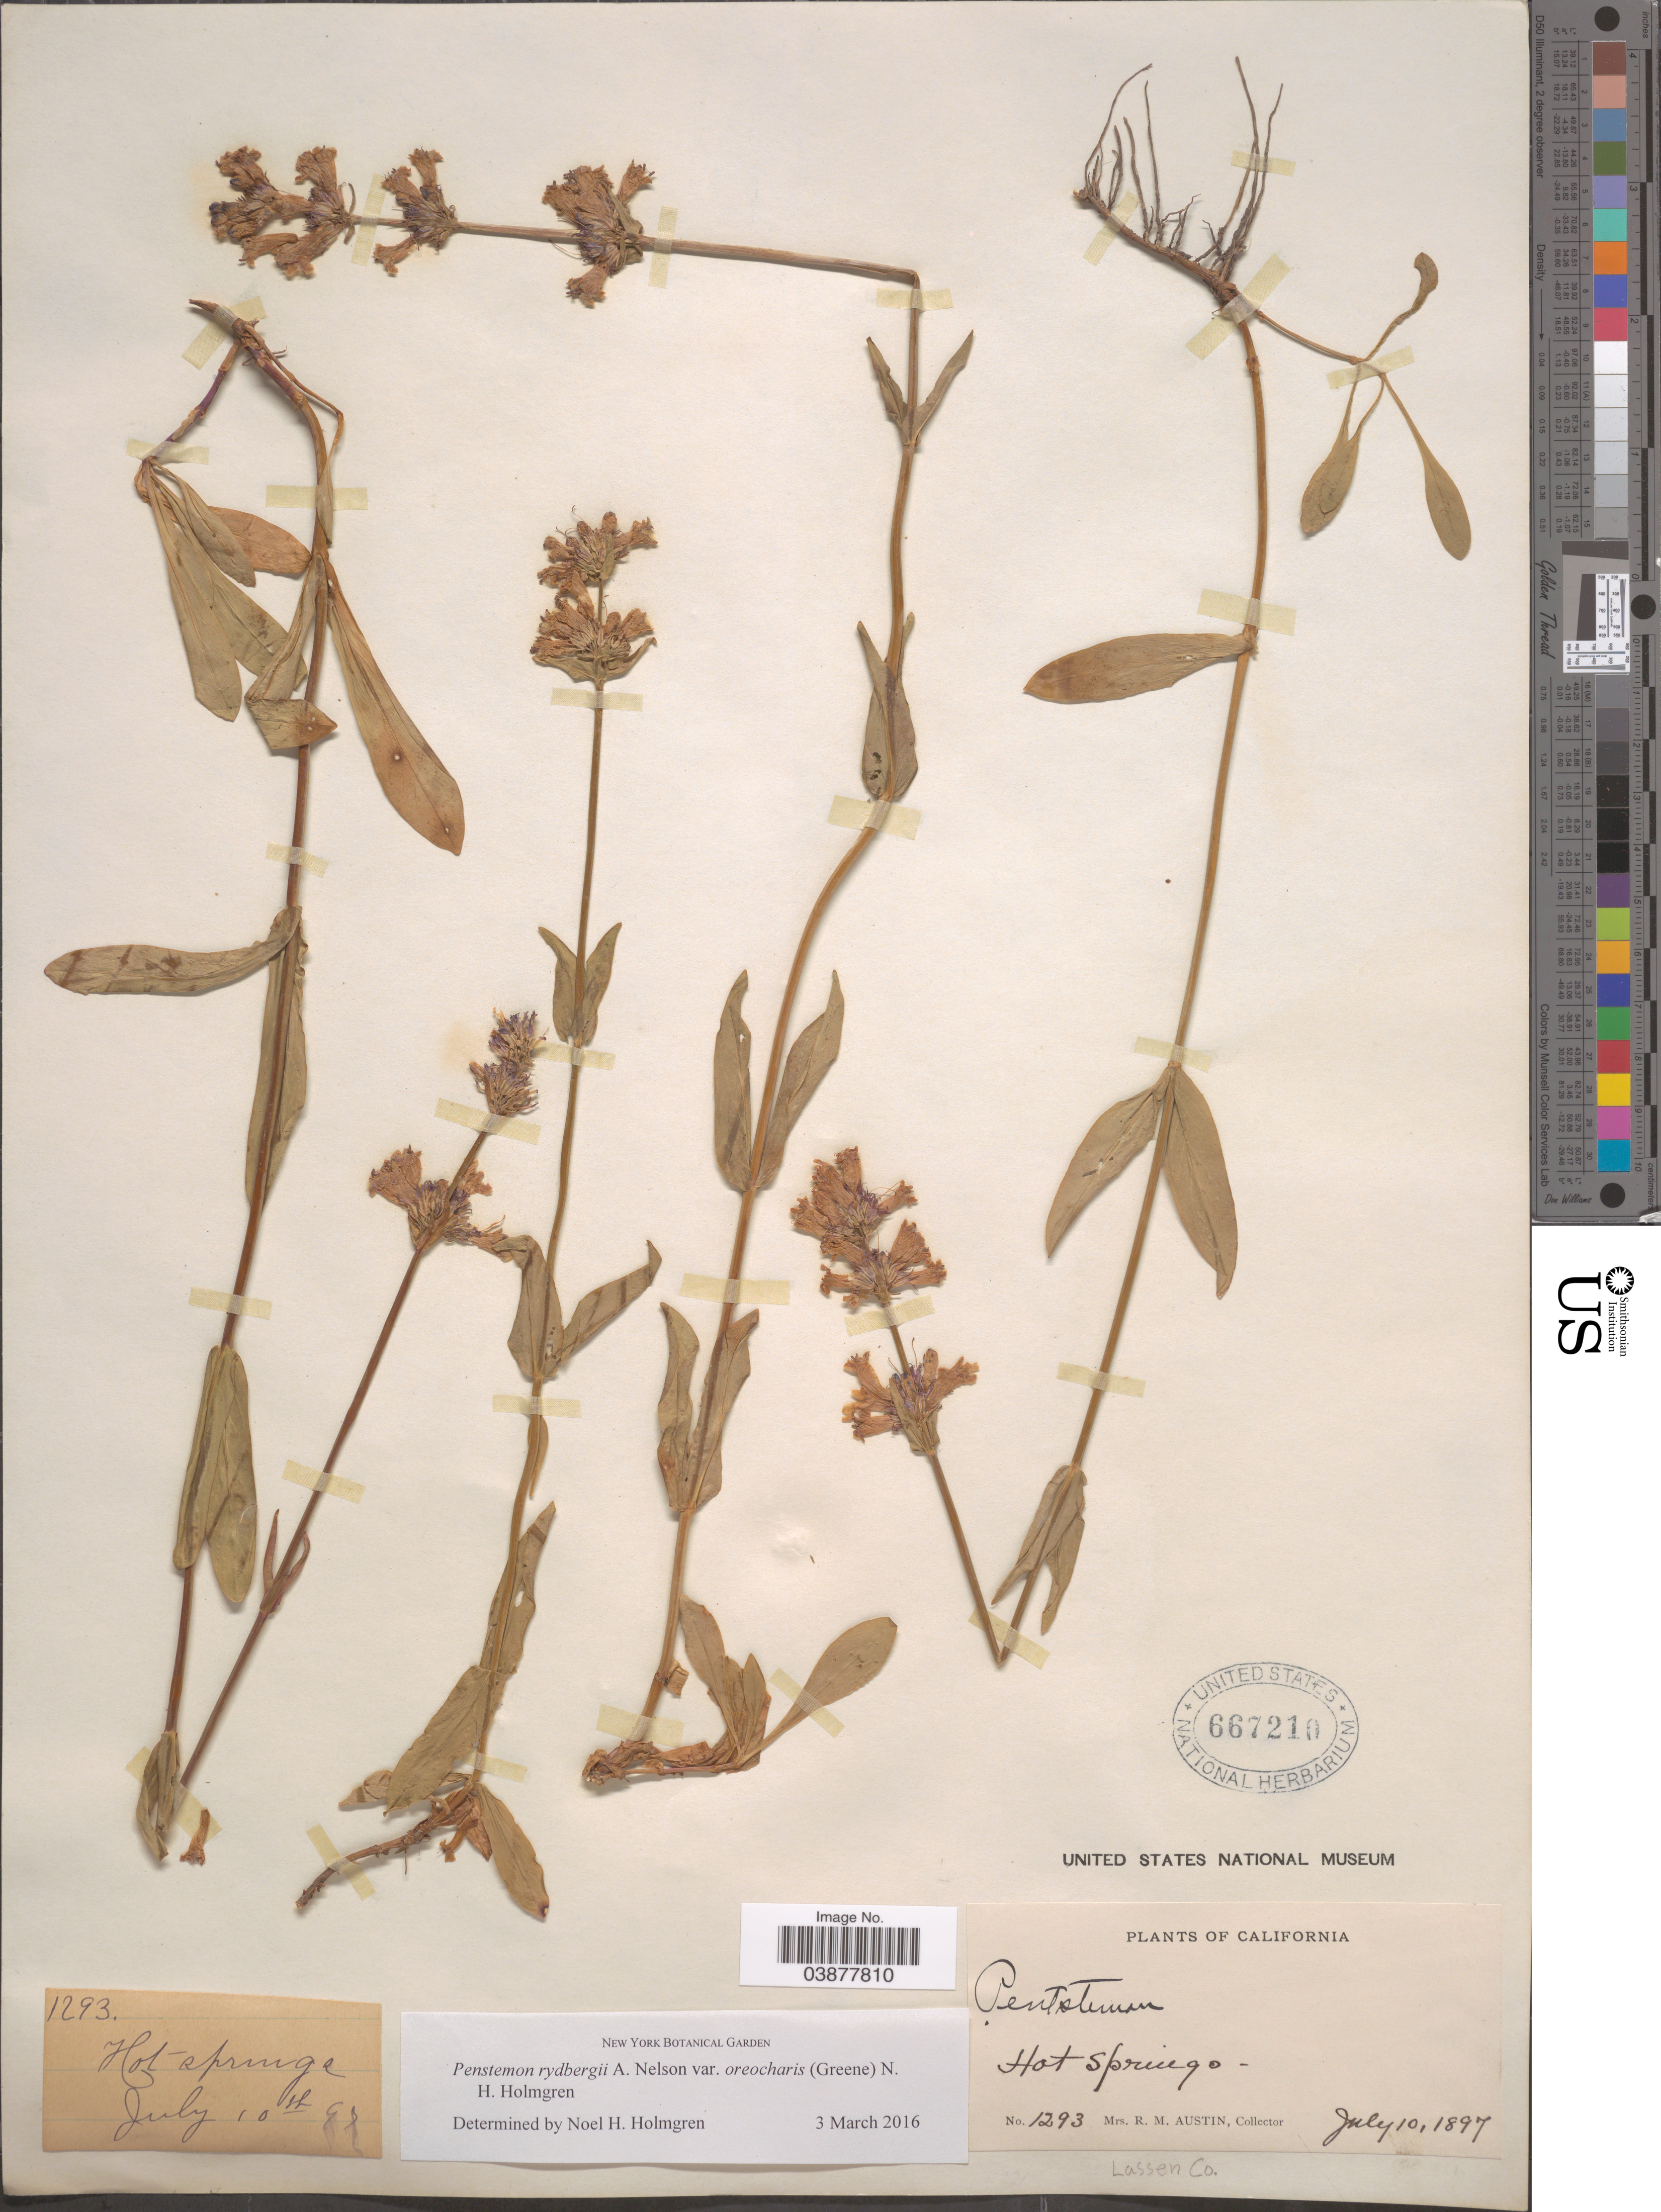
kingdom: Plantae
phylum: Tracheophyta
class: Magnoliopsida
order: Lamiales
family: Plantaginaceae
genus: Penstemon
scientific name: Penstemon rydbergii var. oreocharis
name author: (Greene) N.H. Holmgren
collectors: R. Austin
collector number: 1293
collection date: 1897-07-10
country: United States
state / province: California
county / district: Lassen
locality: Hot Springs. Lassen Co.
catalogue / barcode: US 667210